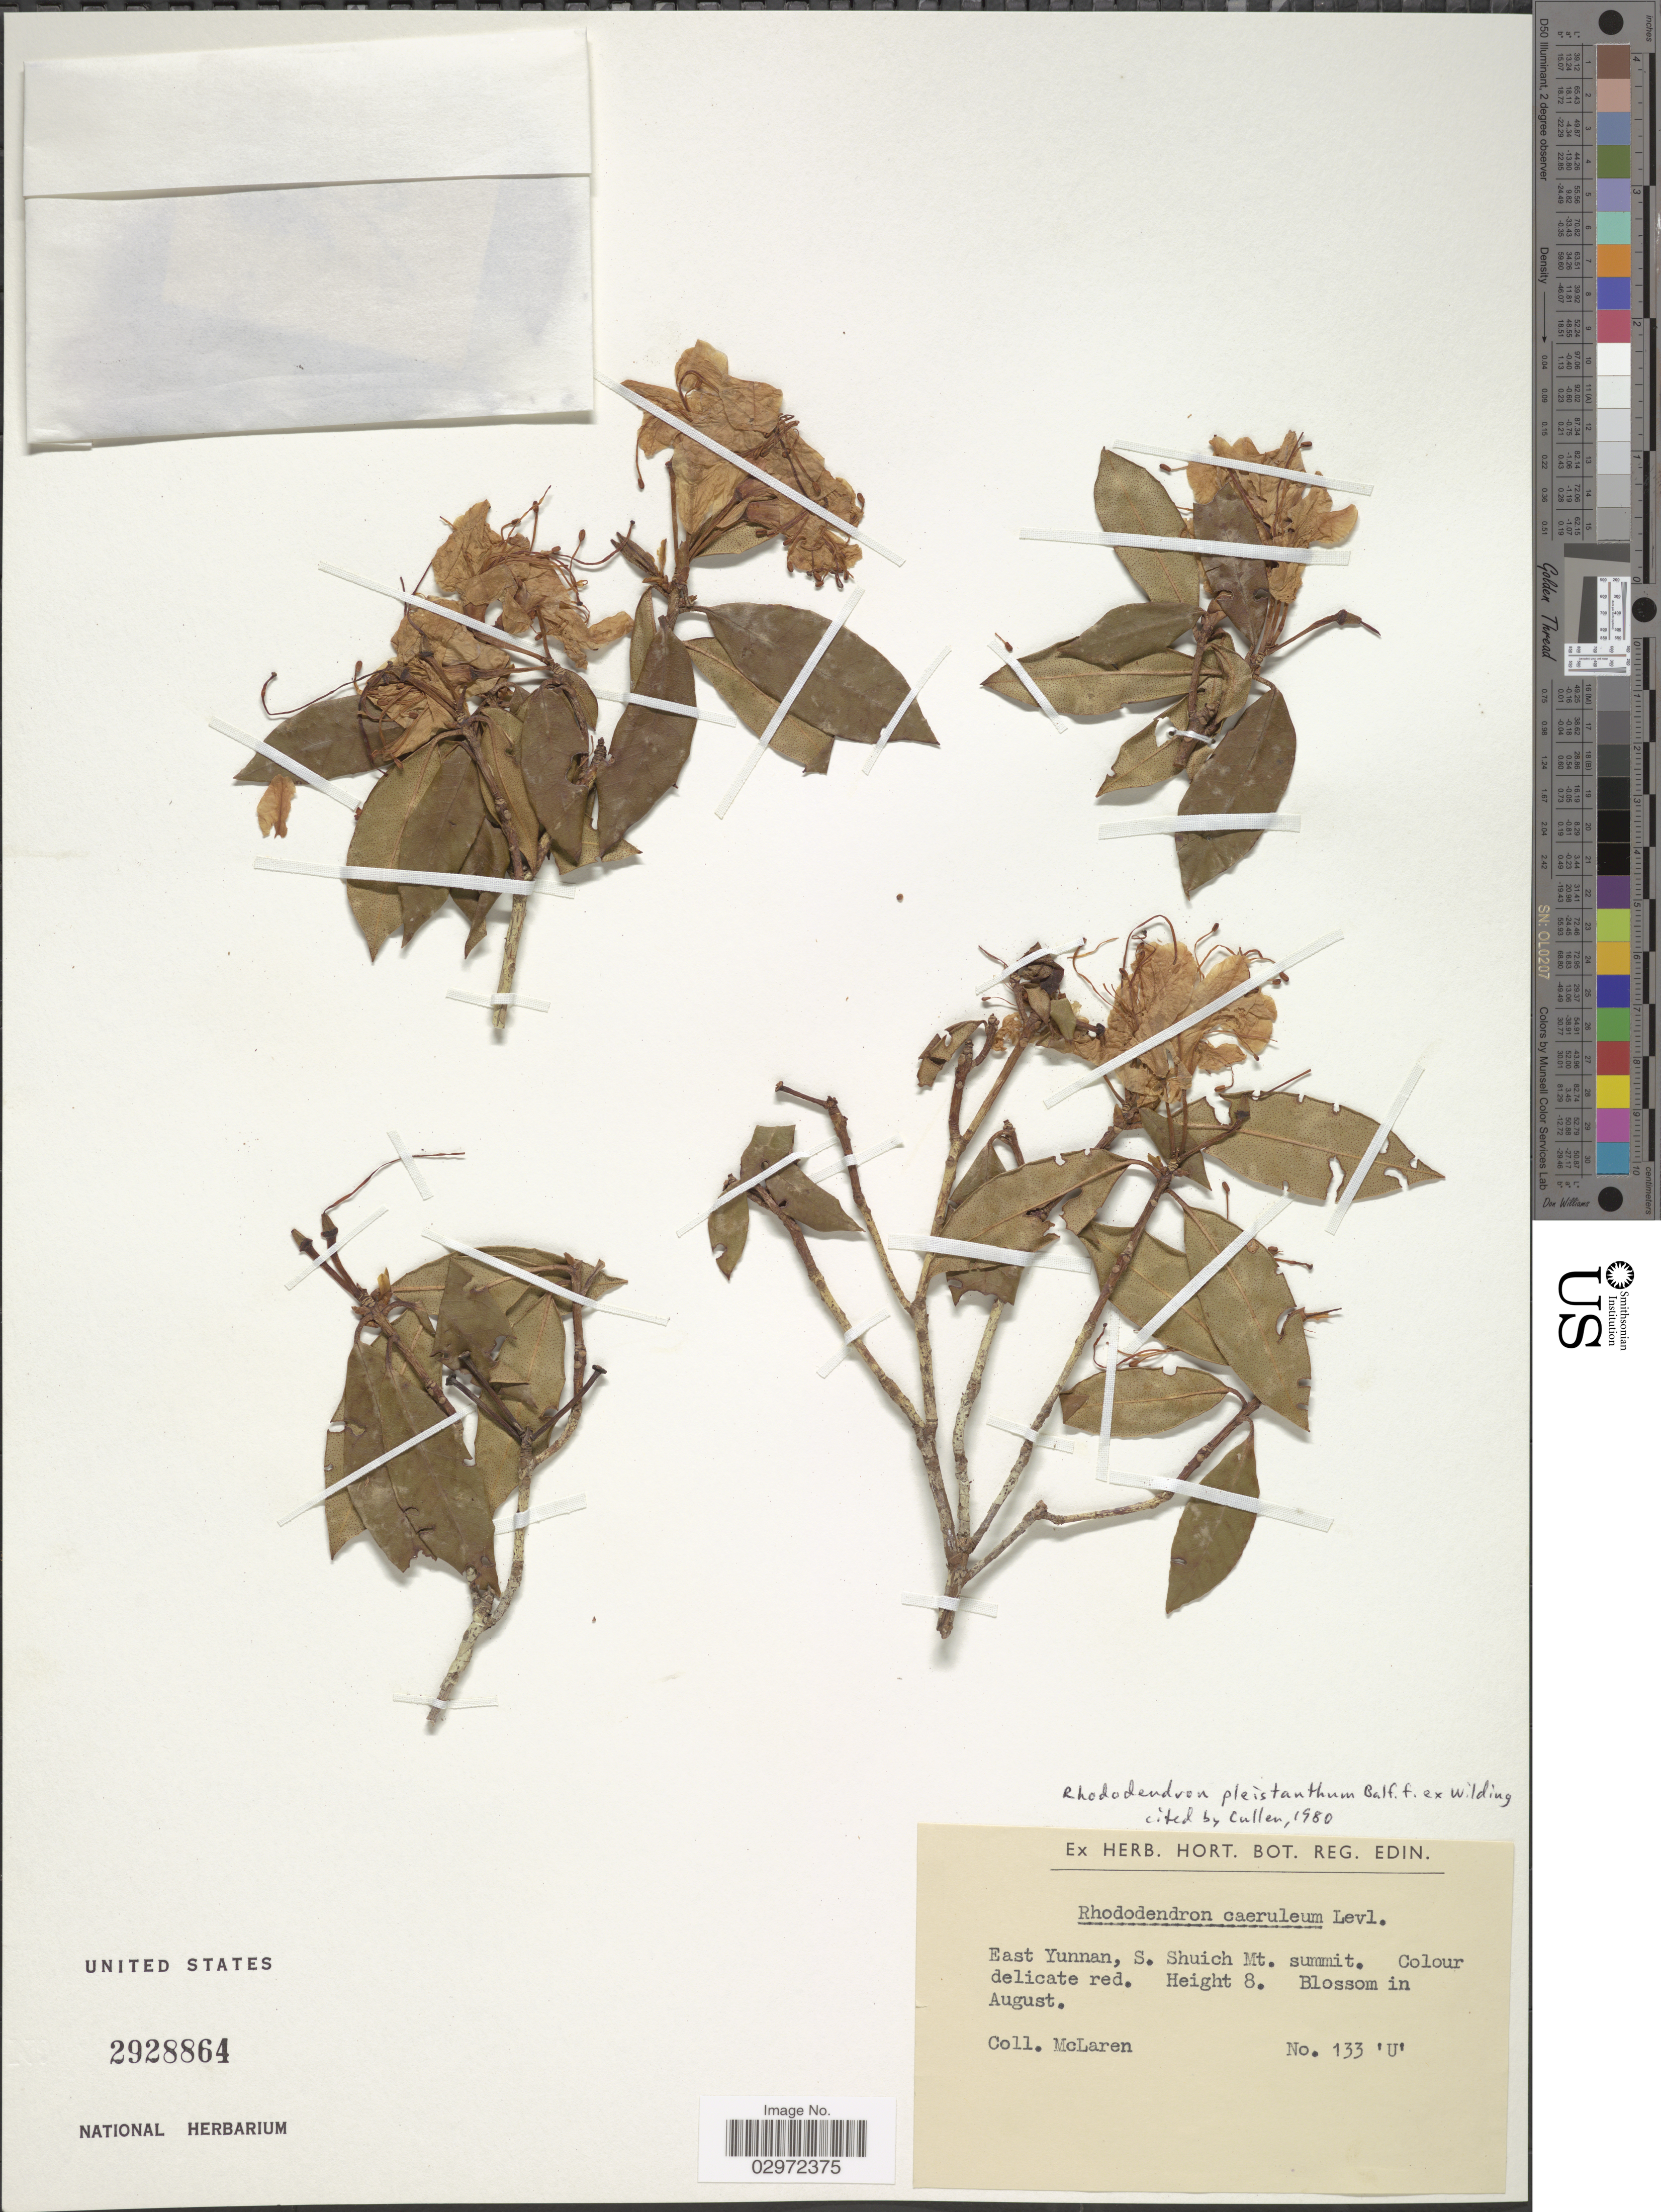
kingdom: Plantae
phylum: Tracheophyta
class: Magnoliopsida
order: Ericales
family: Ericaceae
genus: Rhododendron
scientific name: Rhododendron pleistanthum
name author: E.H. Wilding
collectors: McLaren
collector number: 133'U'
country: China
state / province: Yunnan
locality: East Yunnan, So. Shuich Mt. summit.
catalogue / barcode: US 2928864